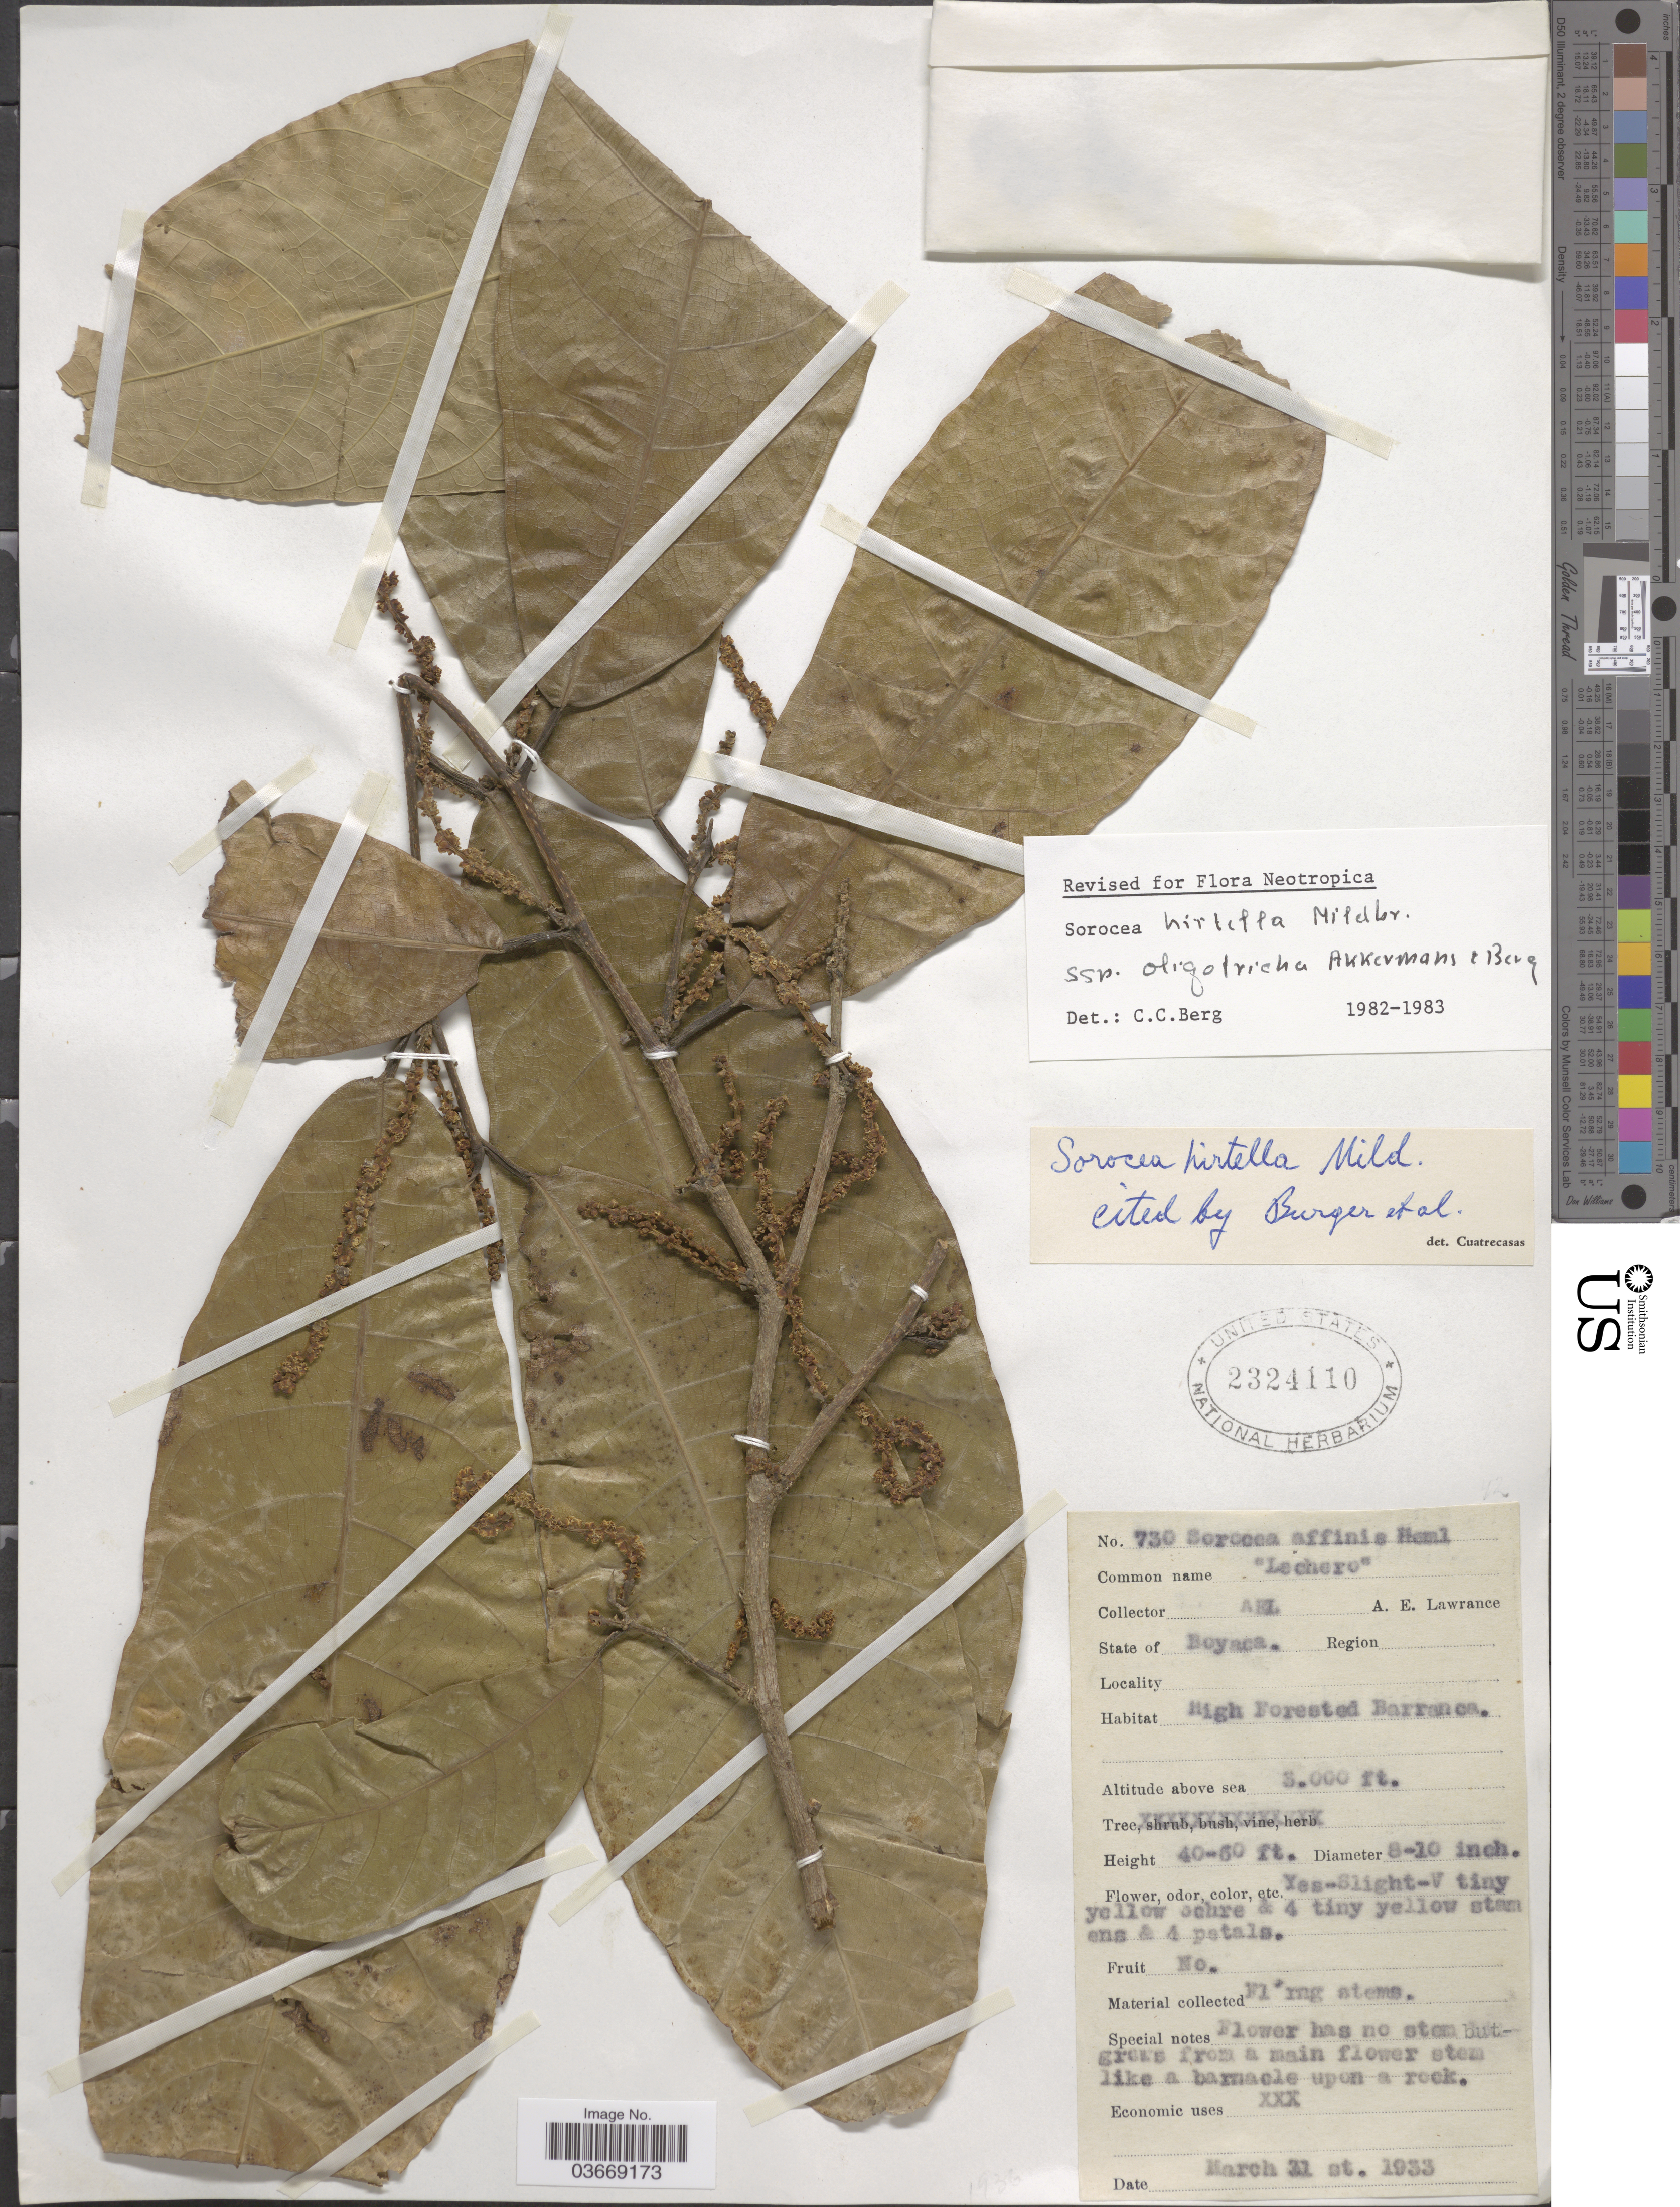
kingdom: Plantae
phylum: Tracheophyta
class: Magnoliopsida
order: Rosales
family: Moraceae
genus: Sorocea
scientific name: Sorocea hirtella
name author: Mildbr.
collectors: A. Lawrance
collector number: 730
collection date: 1933-03-31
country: Colombia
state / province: Boyacá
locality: High Forested Barranca.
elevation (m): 914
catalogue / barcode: US 2324110